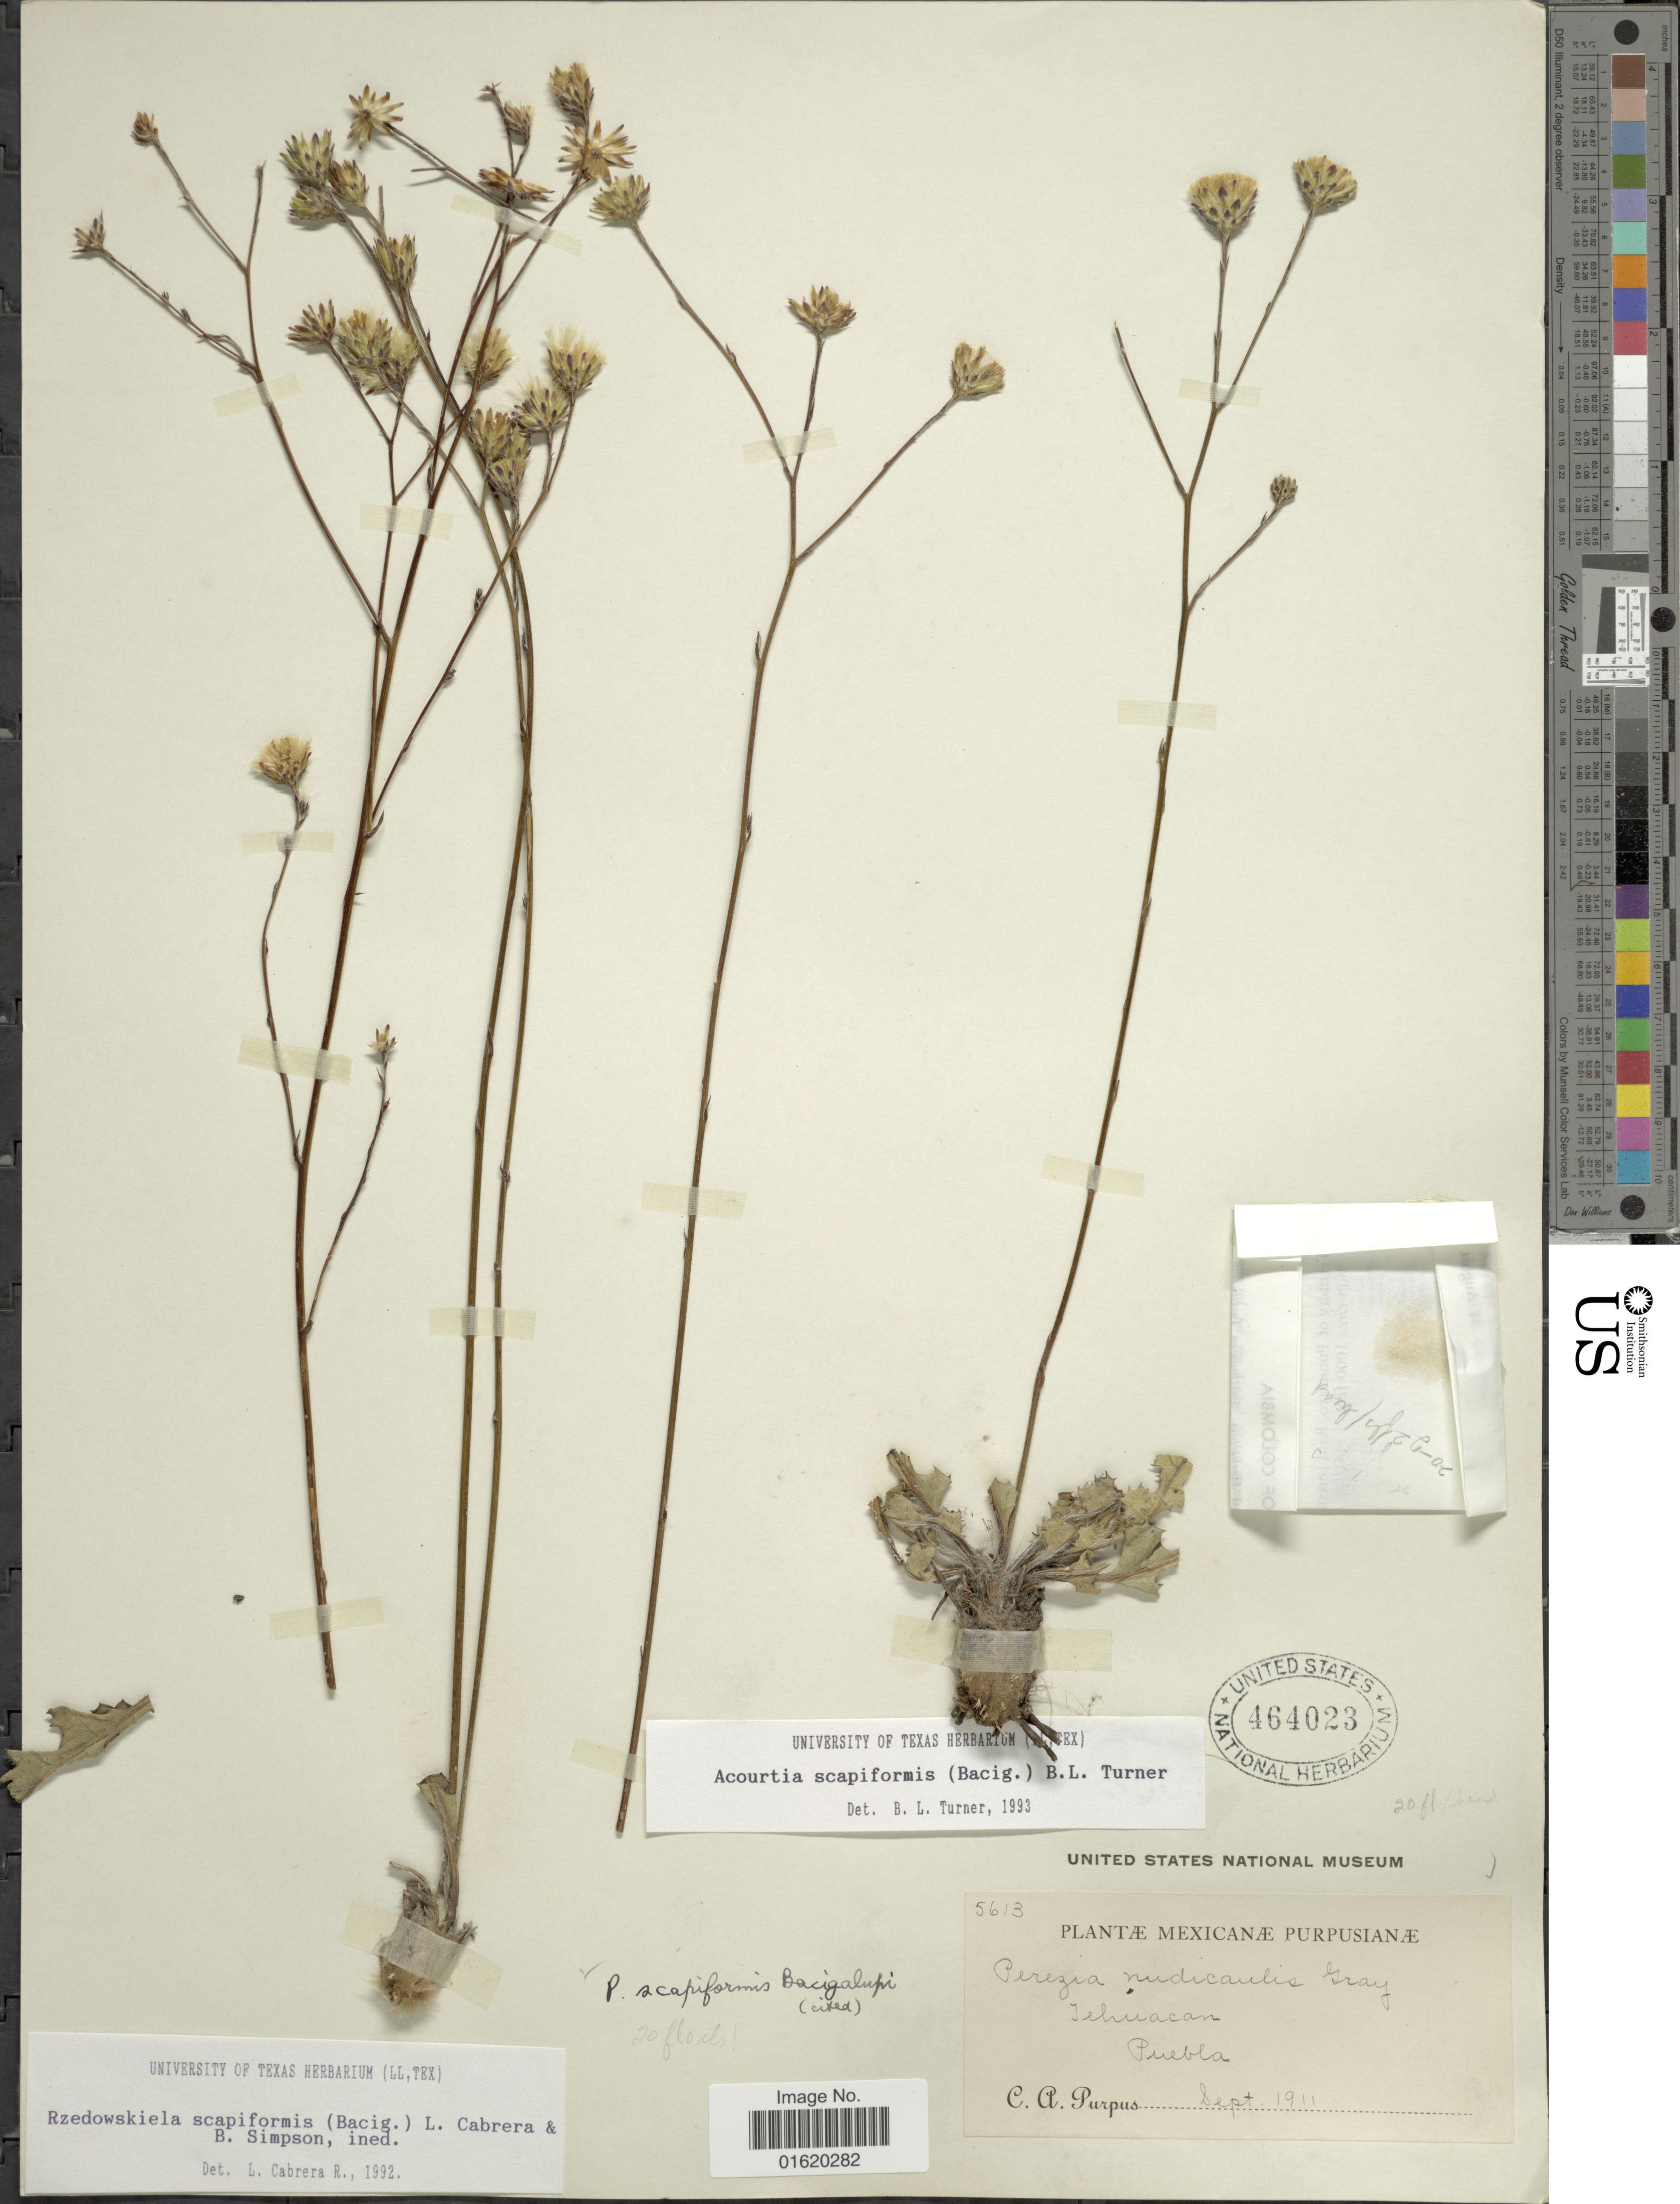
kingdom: Plantae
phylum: Tracheophyta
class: Magnoliopsida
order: Asterales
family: Asteraceae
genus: Acourtia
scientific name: Acourtia scapiformis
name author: (Bacig.) B.L. Turner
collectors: C. A. Purpus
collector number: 5613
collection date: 1911-09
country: Mexico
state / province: Puebla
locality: Tehuacan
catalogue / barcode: US 464023